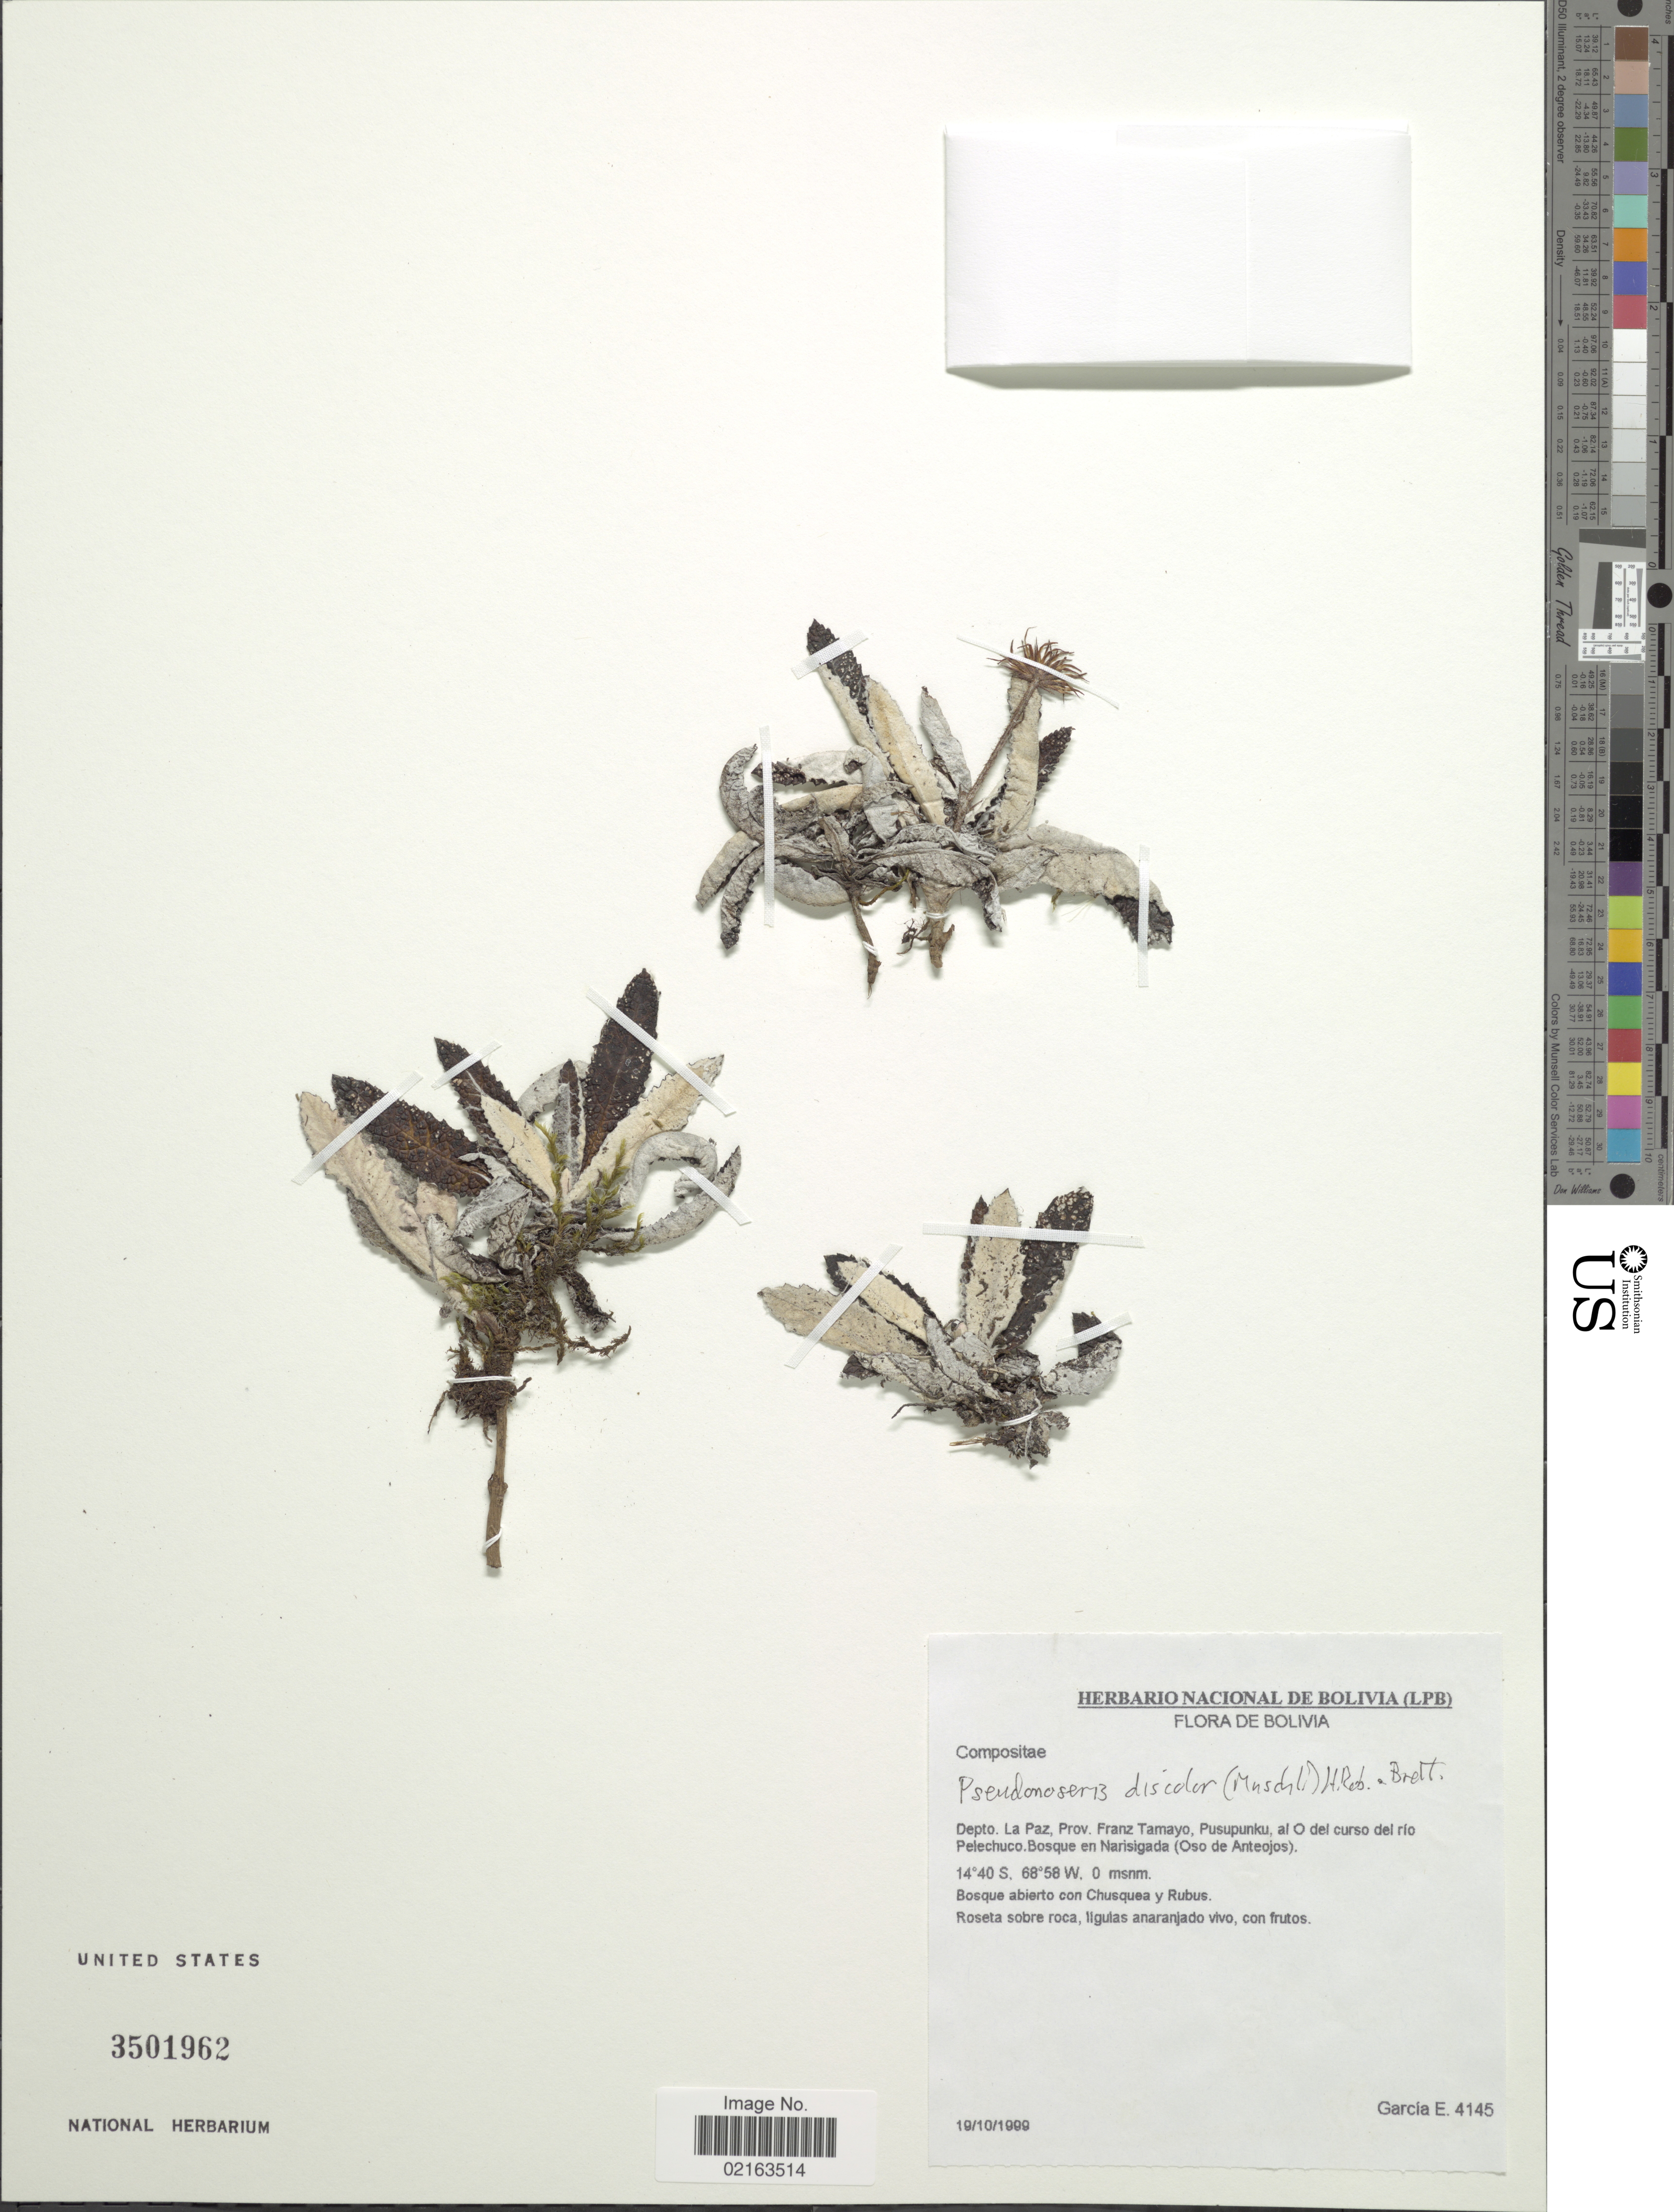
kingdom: Plantae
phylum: Tracheophyta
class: Magnoliopsida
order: Asterales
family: Asteraceae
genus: Pseudonoseris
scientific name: Pseudonoseris discolor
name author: (Muschl.) H. Rob. & Brettell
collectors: E. Garcia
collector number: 4145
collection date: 1999-10-19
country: Bolivia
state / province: La Paz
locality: Depto. La Paz, Prov. Franz Tamayo, Pusupunku, al O del curso del rio Pelechuco. Bosque en Narisigada (Oso de Anteojos)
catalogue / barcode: US 3501962